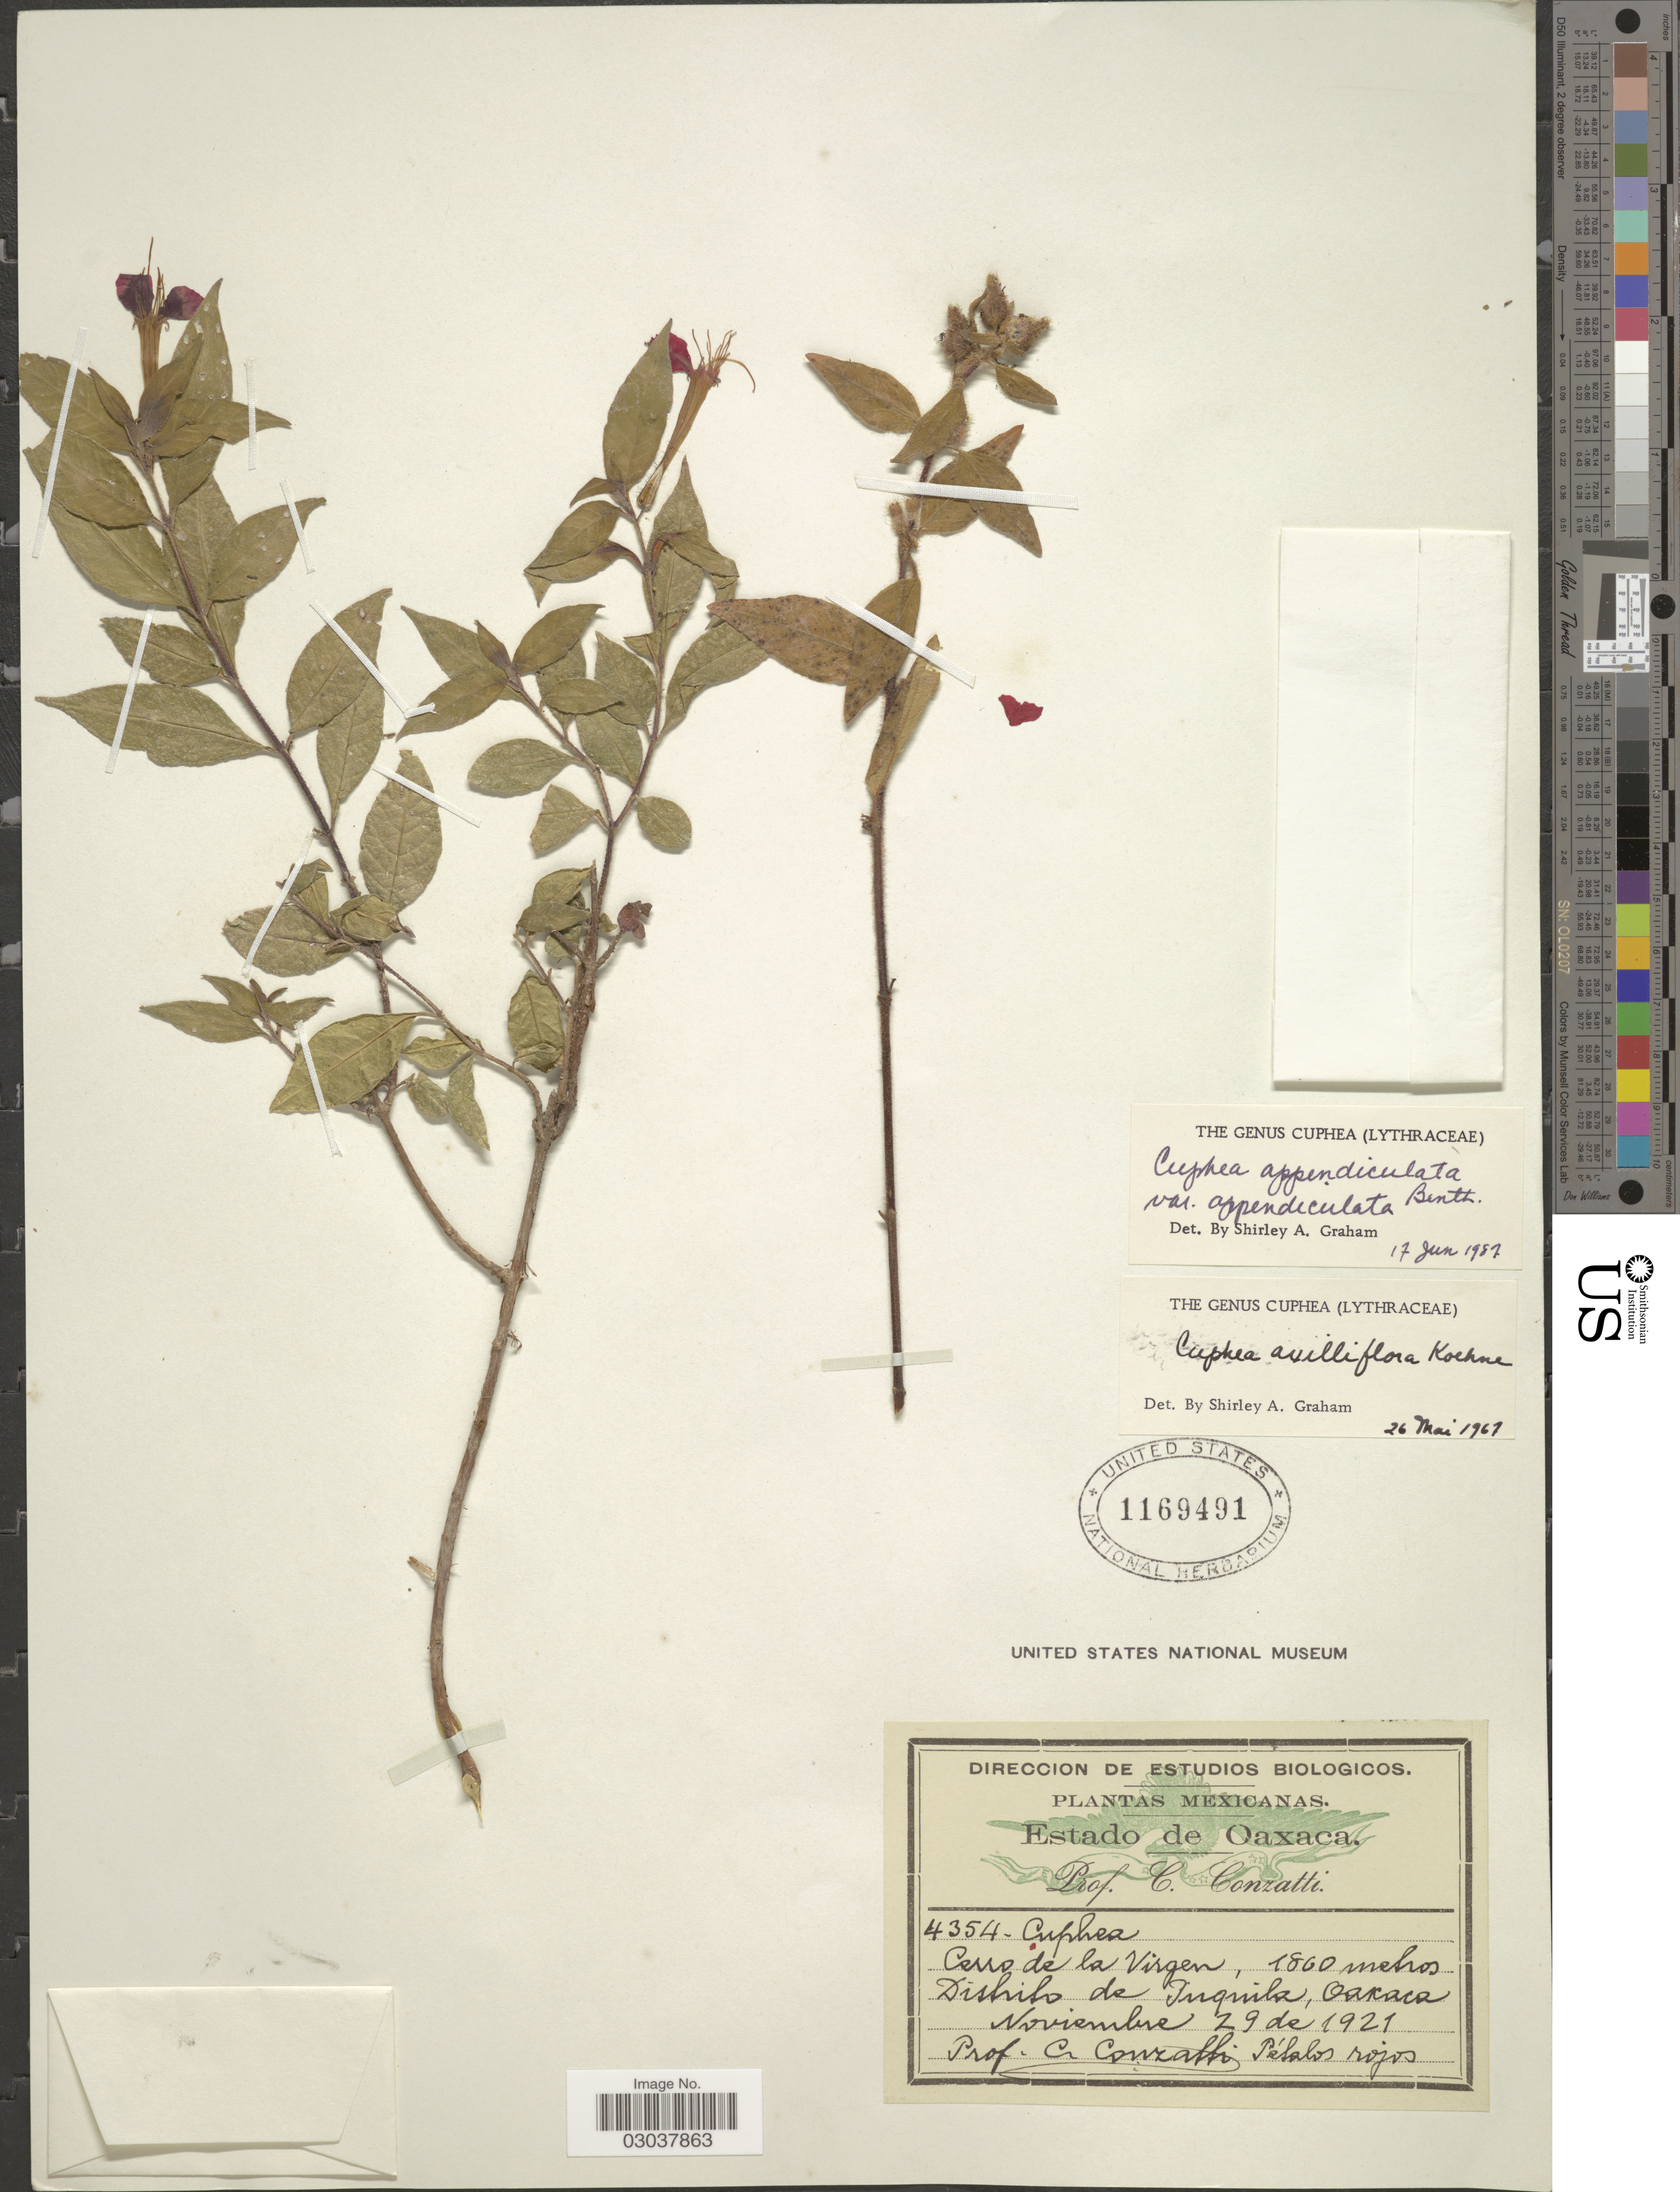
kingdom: Plantae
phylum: Tracheophyta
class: Magnoliopsida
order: Myrtales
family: Lythraceae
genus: Cuphea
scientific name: Cuphea appendiculata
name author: Benth.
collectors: C. Conzatti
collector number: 4354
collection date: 1921-11-29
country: Mexico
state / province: Oaxaca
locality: Cerro de la Virgen. Distrito de Juquila.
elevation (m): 1860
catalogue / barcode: US 1169491